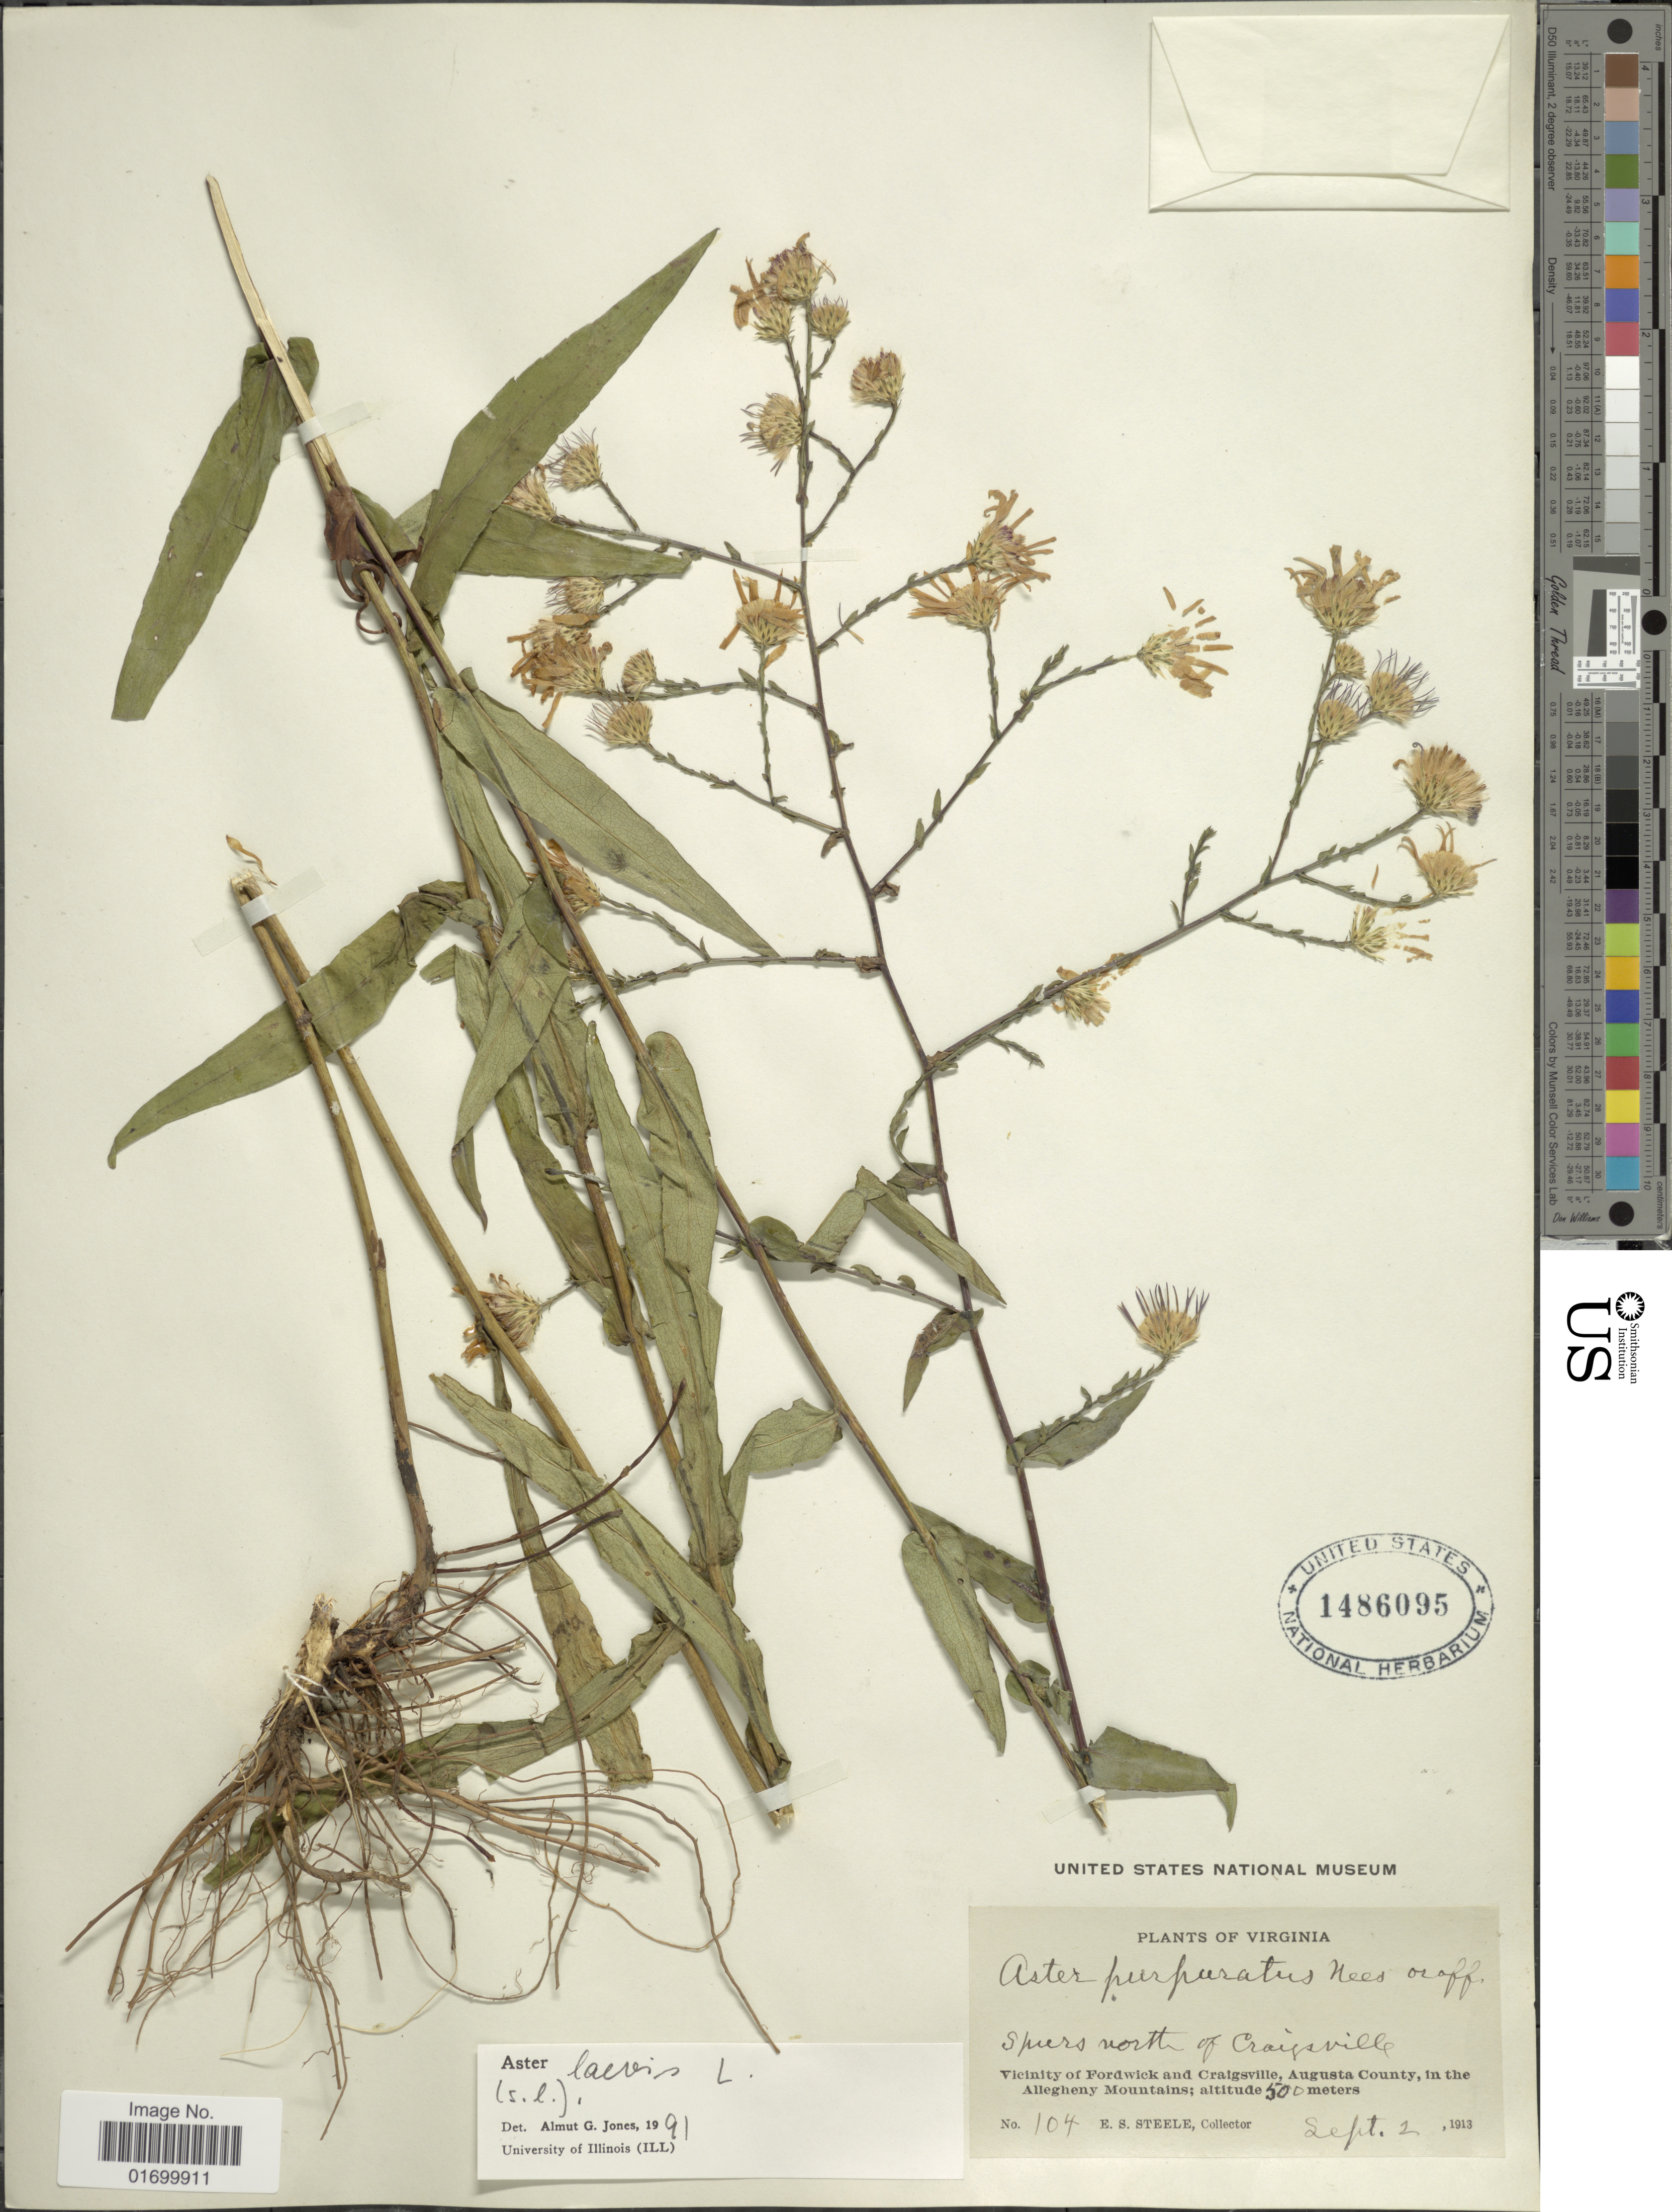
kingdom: Plantae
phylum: Tracheophyta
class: Magnoliopsida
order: Asterales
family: Asteraceae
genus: Symphyotrichum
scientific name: Symphyotrichum laeve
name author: (L.) Á. Löve & D. Löve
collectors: E. Steele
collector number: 104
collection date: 1913-09-02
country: United States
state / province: Virginia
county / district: Augusta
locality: Vicinity of Fordwick and Craigsville, Augusta County, in the Allegheny Mountains.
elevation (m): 500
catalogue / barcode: US 1486095